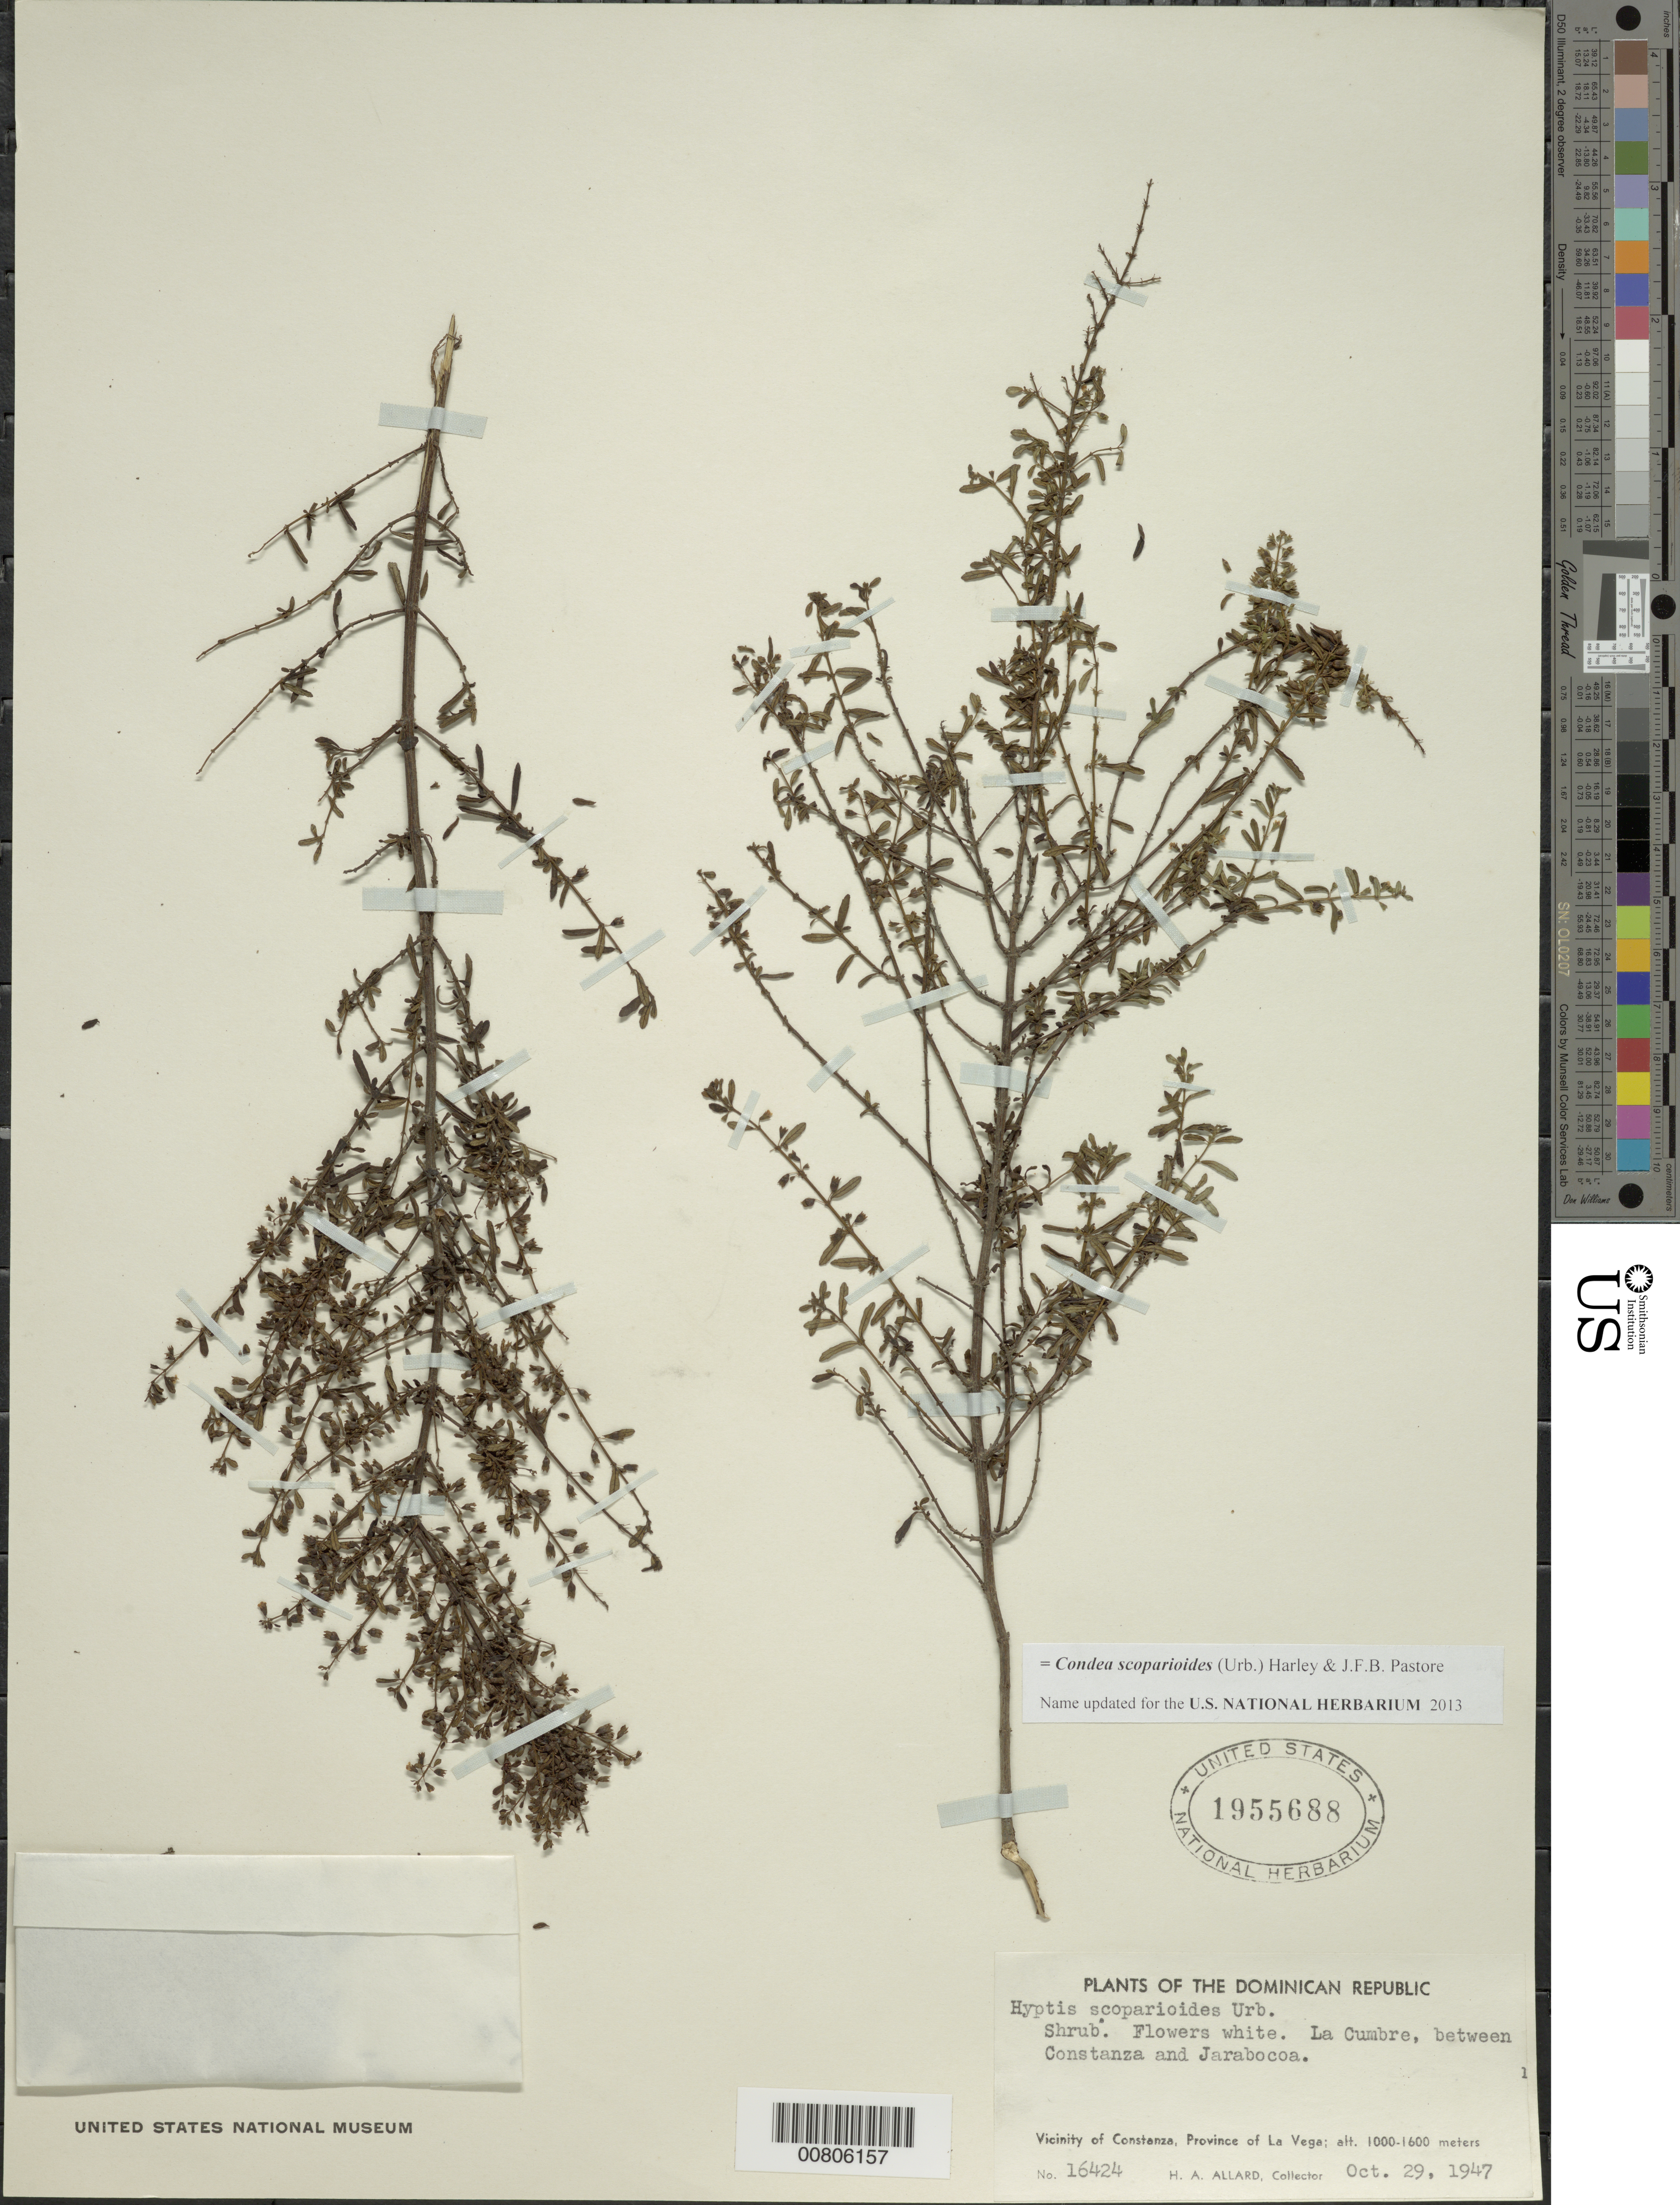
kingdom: Plantae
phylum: Tracheophyta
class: Magnoliopsida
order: Lamiales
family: Lamiaceae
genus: Condea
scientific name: Condea scoparioides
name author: (Urb.) Harley & J.F.B. Pastore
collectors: H. A. Allard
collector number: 16424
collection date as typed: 29 Oct 1947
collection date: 1947-10-29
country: Dominican Republic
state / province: La Vega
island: Hispaniola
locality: Vicinity of Constanza, La Cumbre, between Constanza and Jarabocoa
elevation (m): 1000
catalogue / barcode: US 1955688